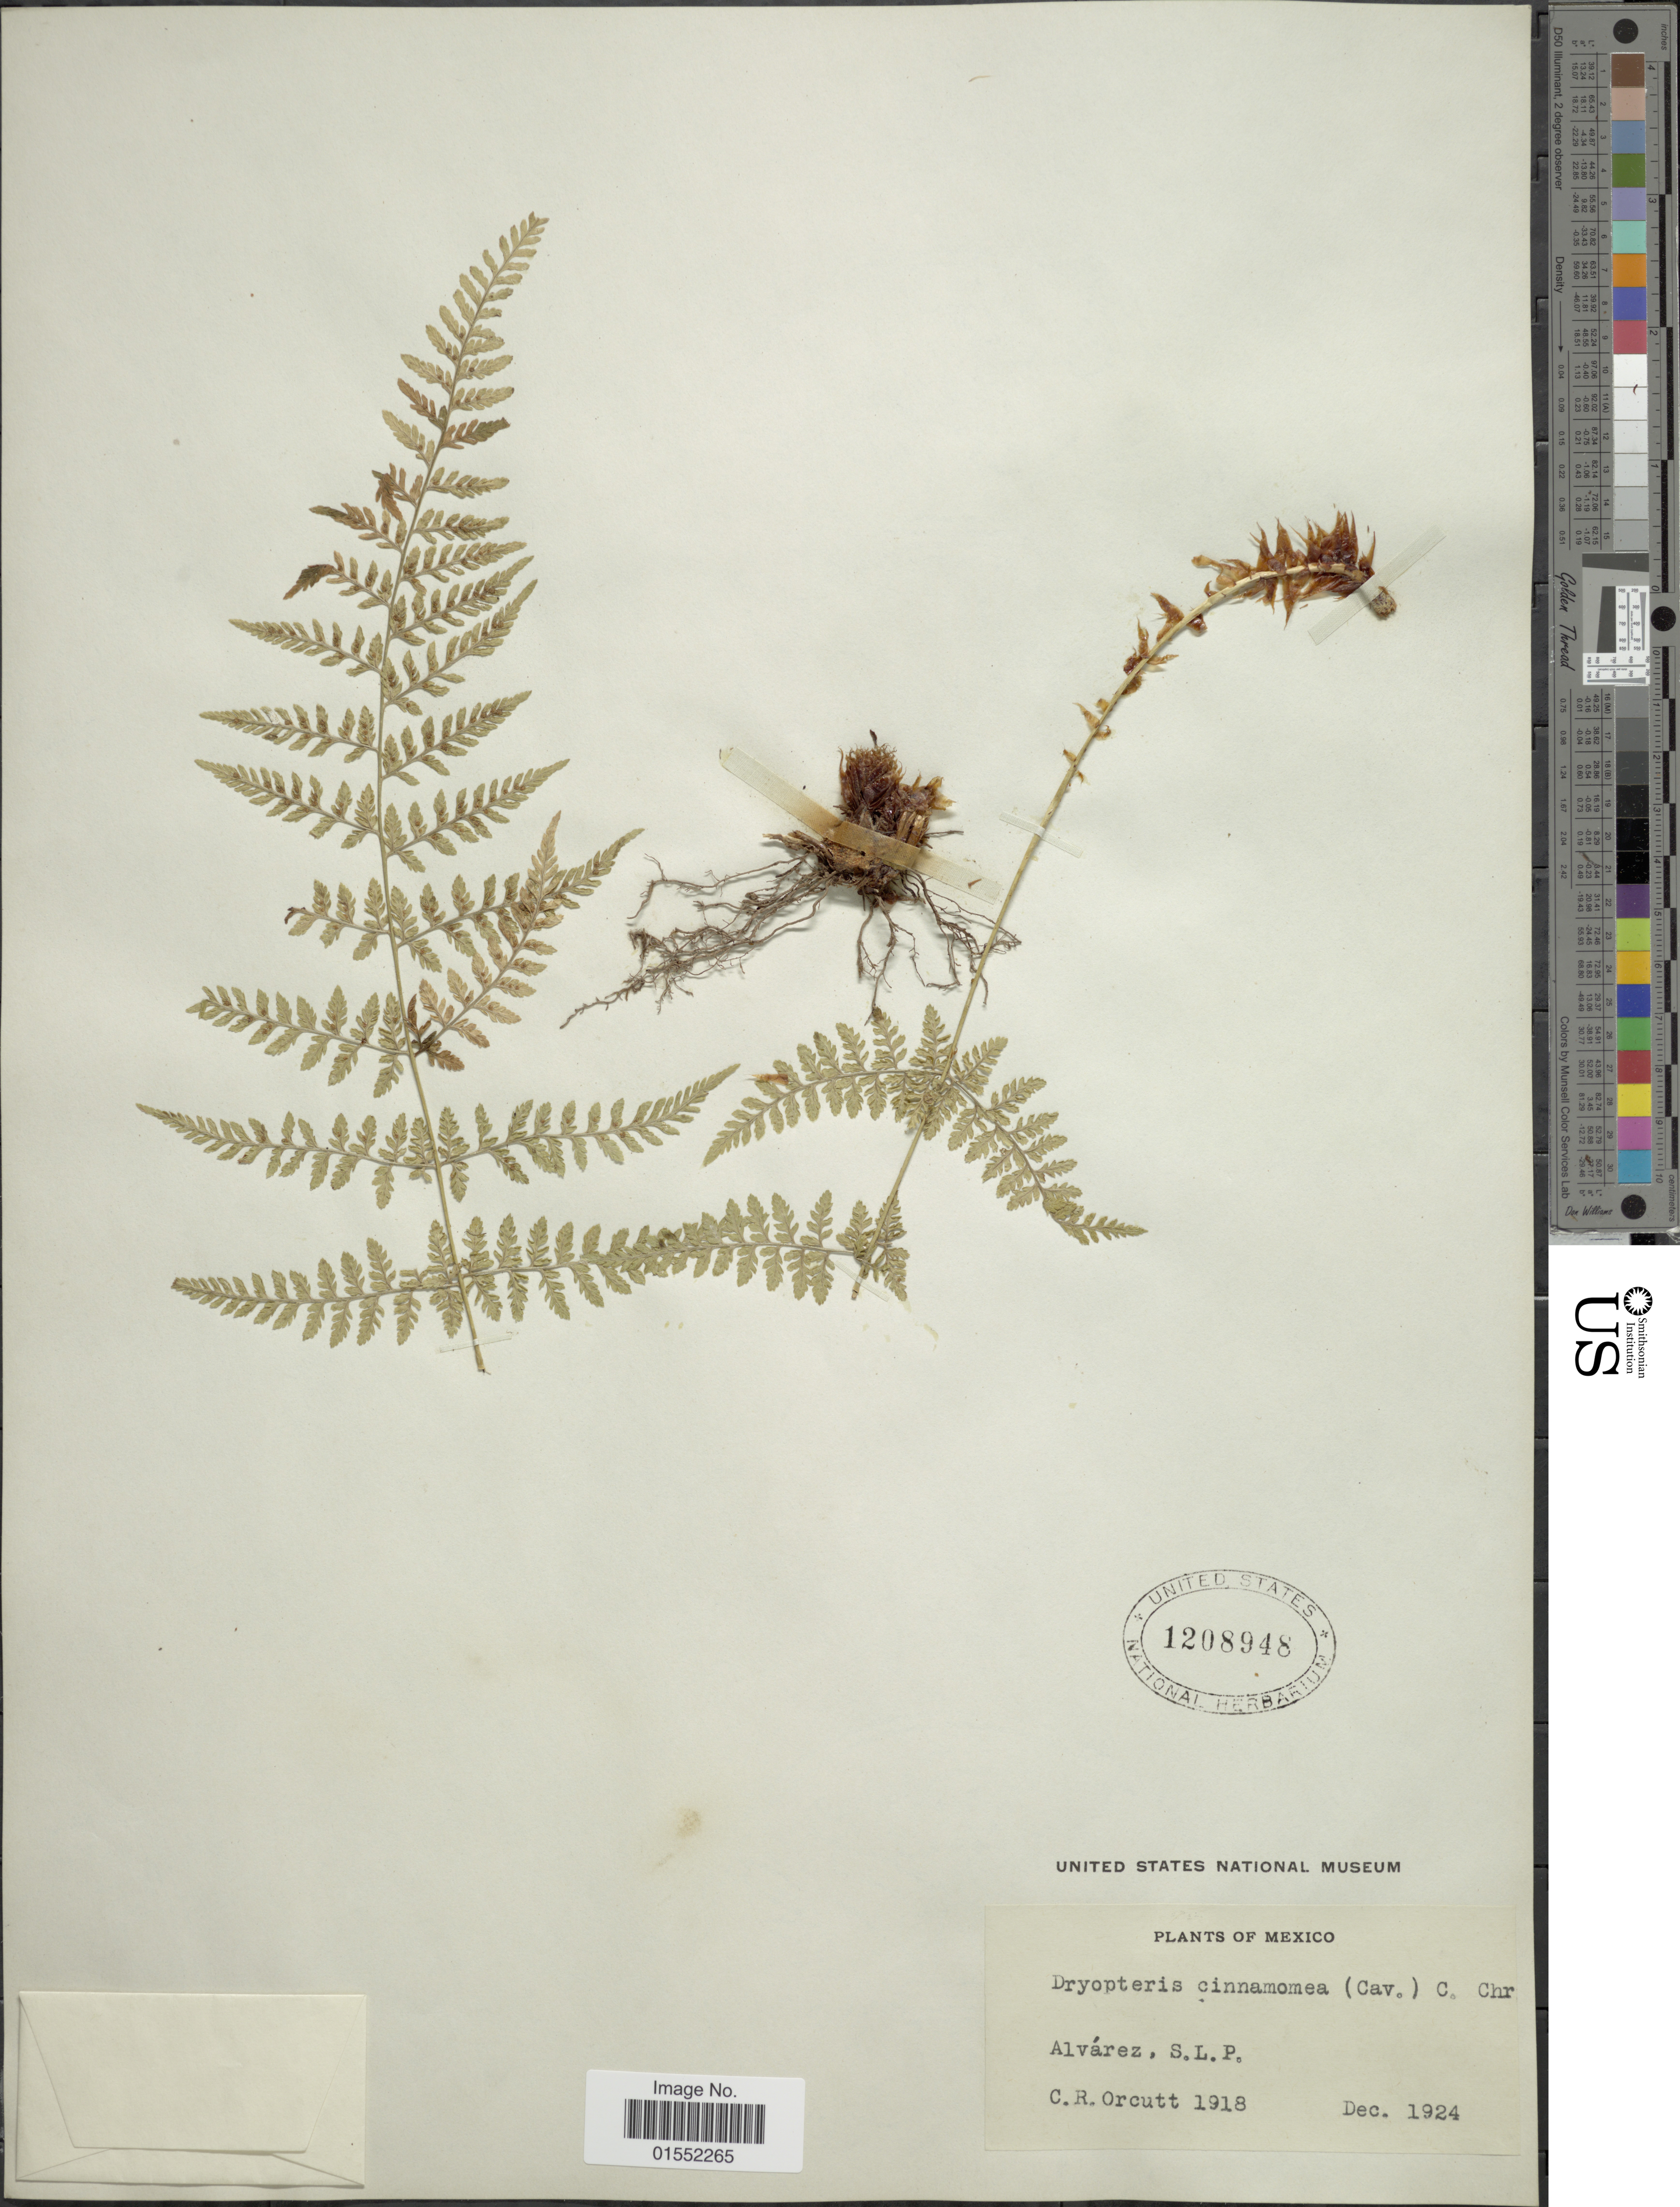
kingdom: Plantae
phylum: Tracheophyta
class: Polypodiopsida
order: Polypodiales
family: Dryopteridaceae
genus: Dryopteris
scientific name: Dryopteris cinnamomea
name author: (Cav.) C. Chr.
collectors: C. R. Orcutt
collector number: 1918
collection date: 1924-12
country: Mexico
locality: Alvárez, S. L. P.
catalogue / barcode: US 1208948